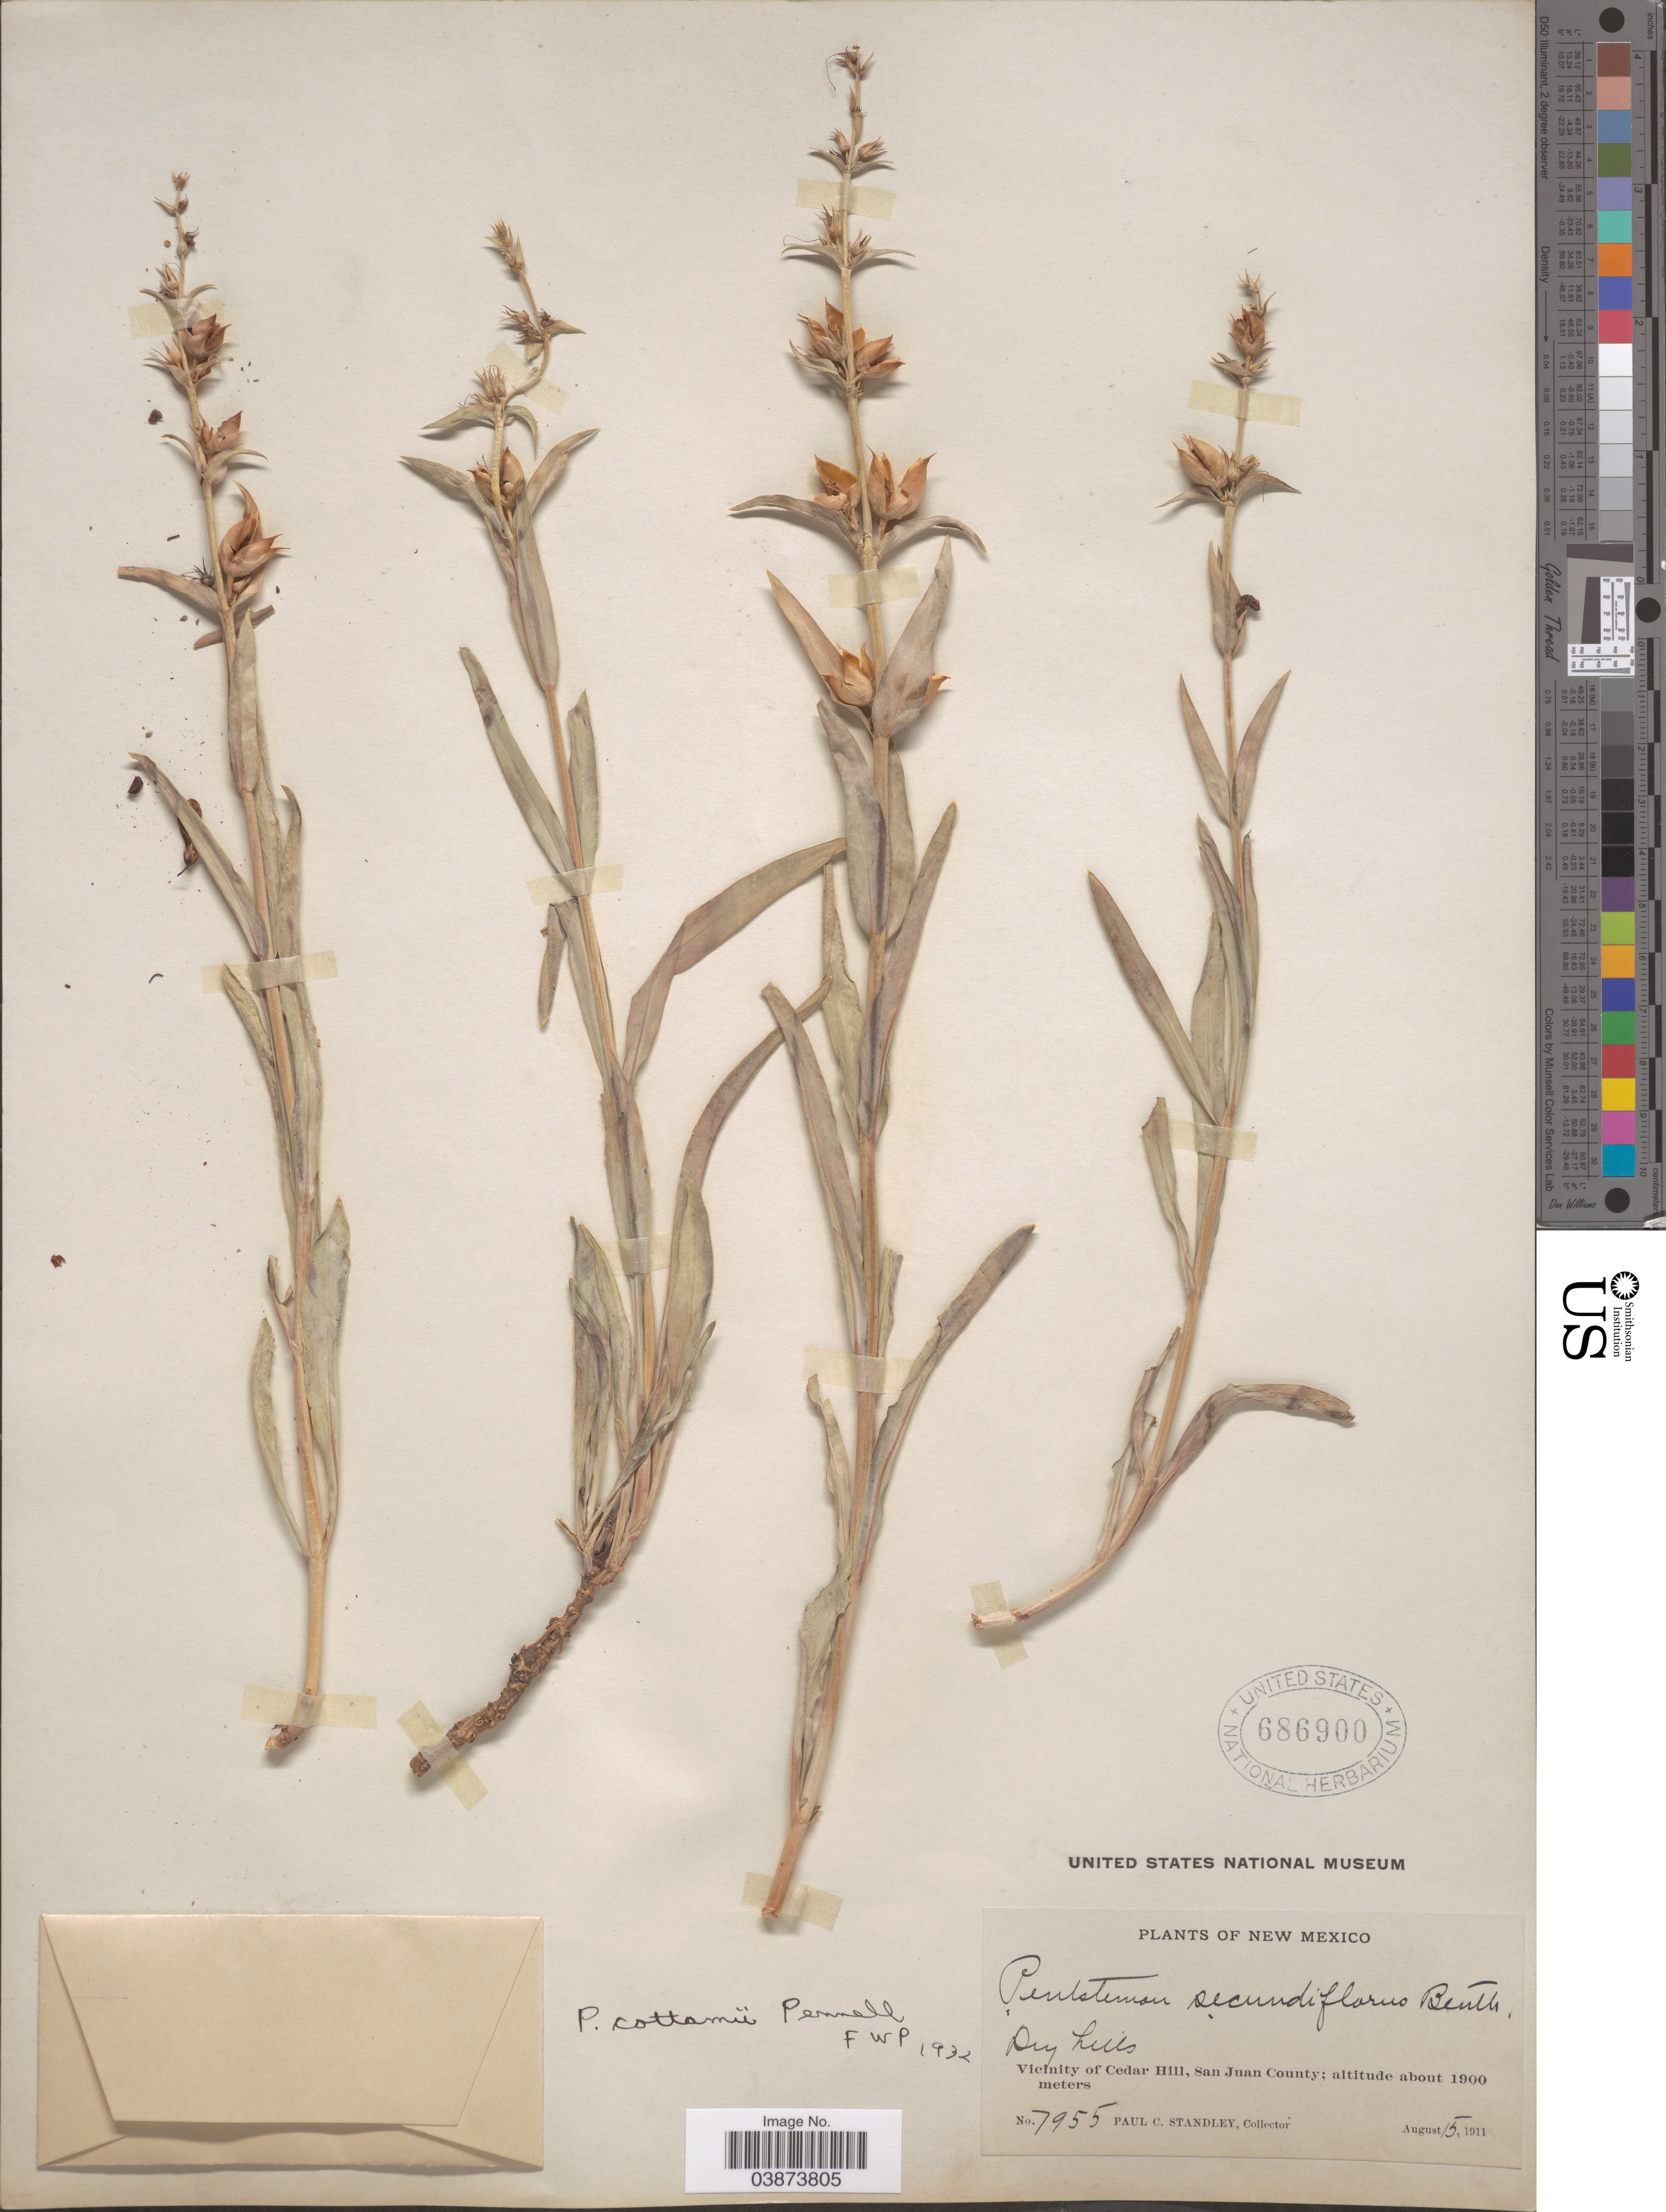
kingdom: Plantae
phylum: Tracheophyta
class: Magnoliopsida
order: Lamiales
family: Plantaginaceae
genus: Penstemon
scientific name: Penstemon caudatus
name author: A. Heller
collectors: P. C. Standley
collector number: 7955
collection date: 1911-08-15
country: United States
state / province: New Mexico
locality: Vicinity of Cedar Hill, San Juan County.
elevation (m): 1900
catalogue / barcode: US 686900